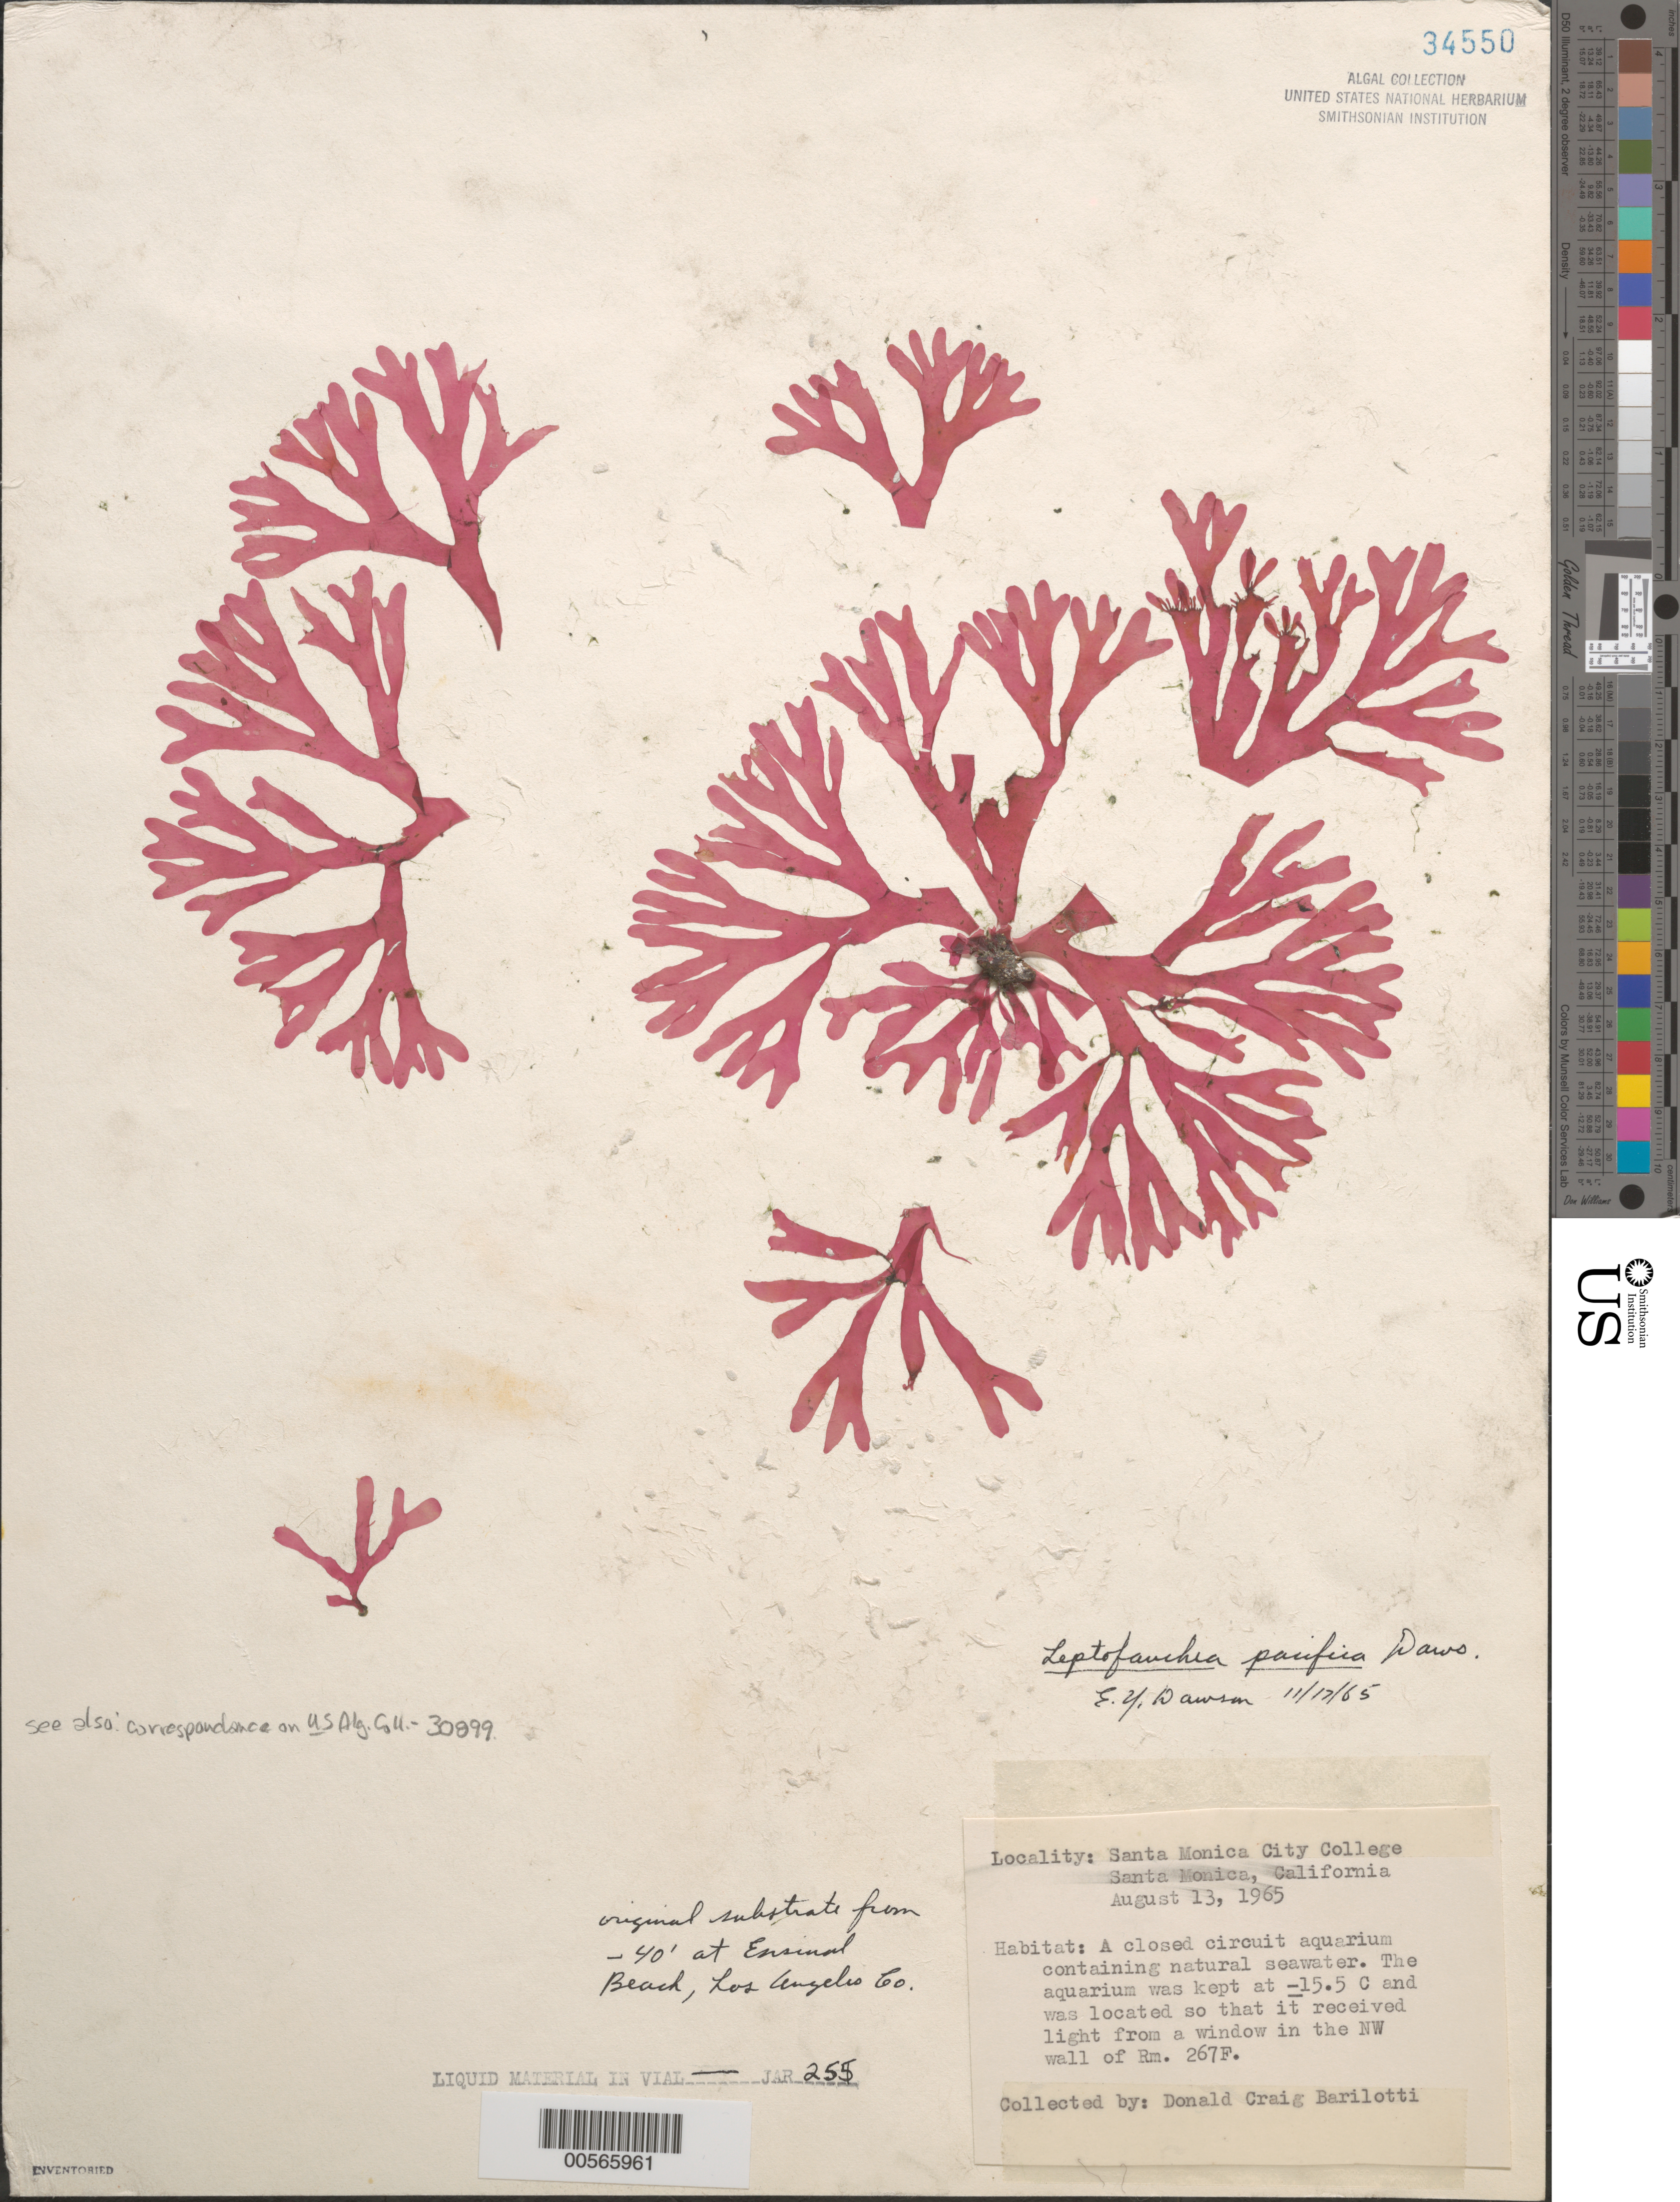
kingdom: Plantae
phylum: Rhodophyta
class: Florideophyceae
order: Rhodymeniales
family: Faucheaceae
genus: Leptofauchea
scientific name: Leptofauchea pacifica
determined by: Dawson, E. Y.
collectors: D. C. Barilotti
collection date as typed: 13 Aug 1964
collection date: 1964-08-13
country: United States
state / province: California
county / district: Los Angeles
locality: Santa Monica City College Aquarium, Santa Monica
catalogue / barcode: US 34550